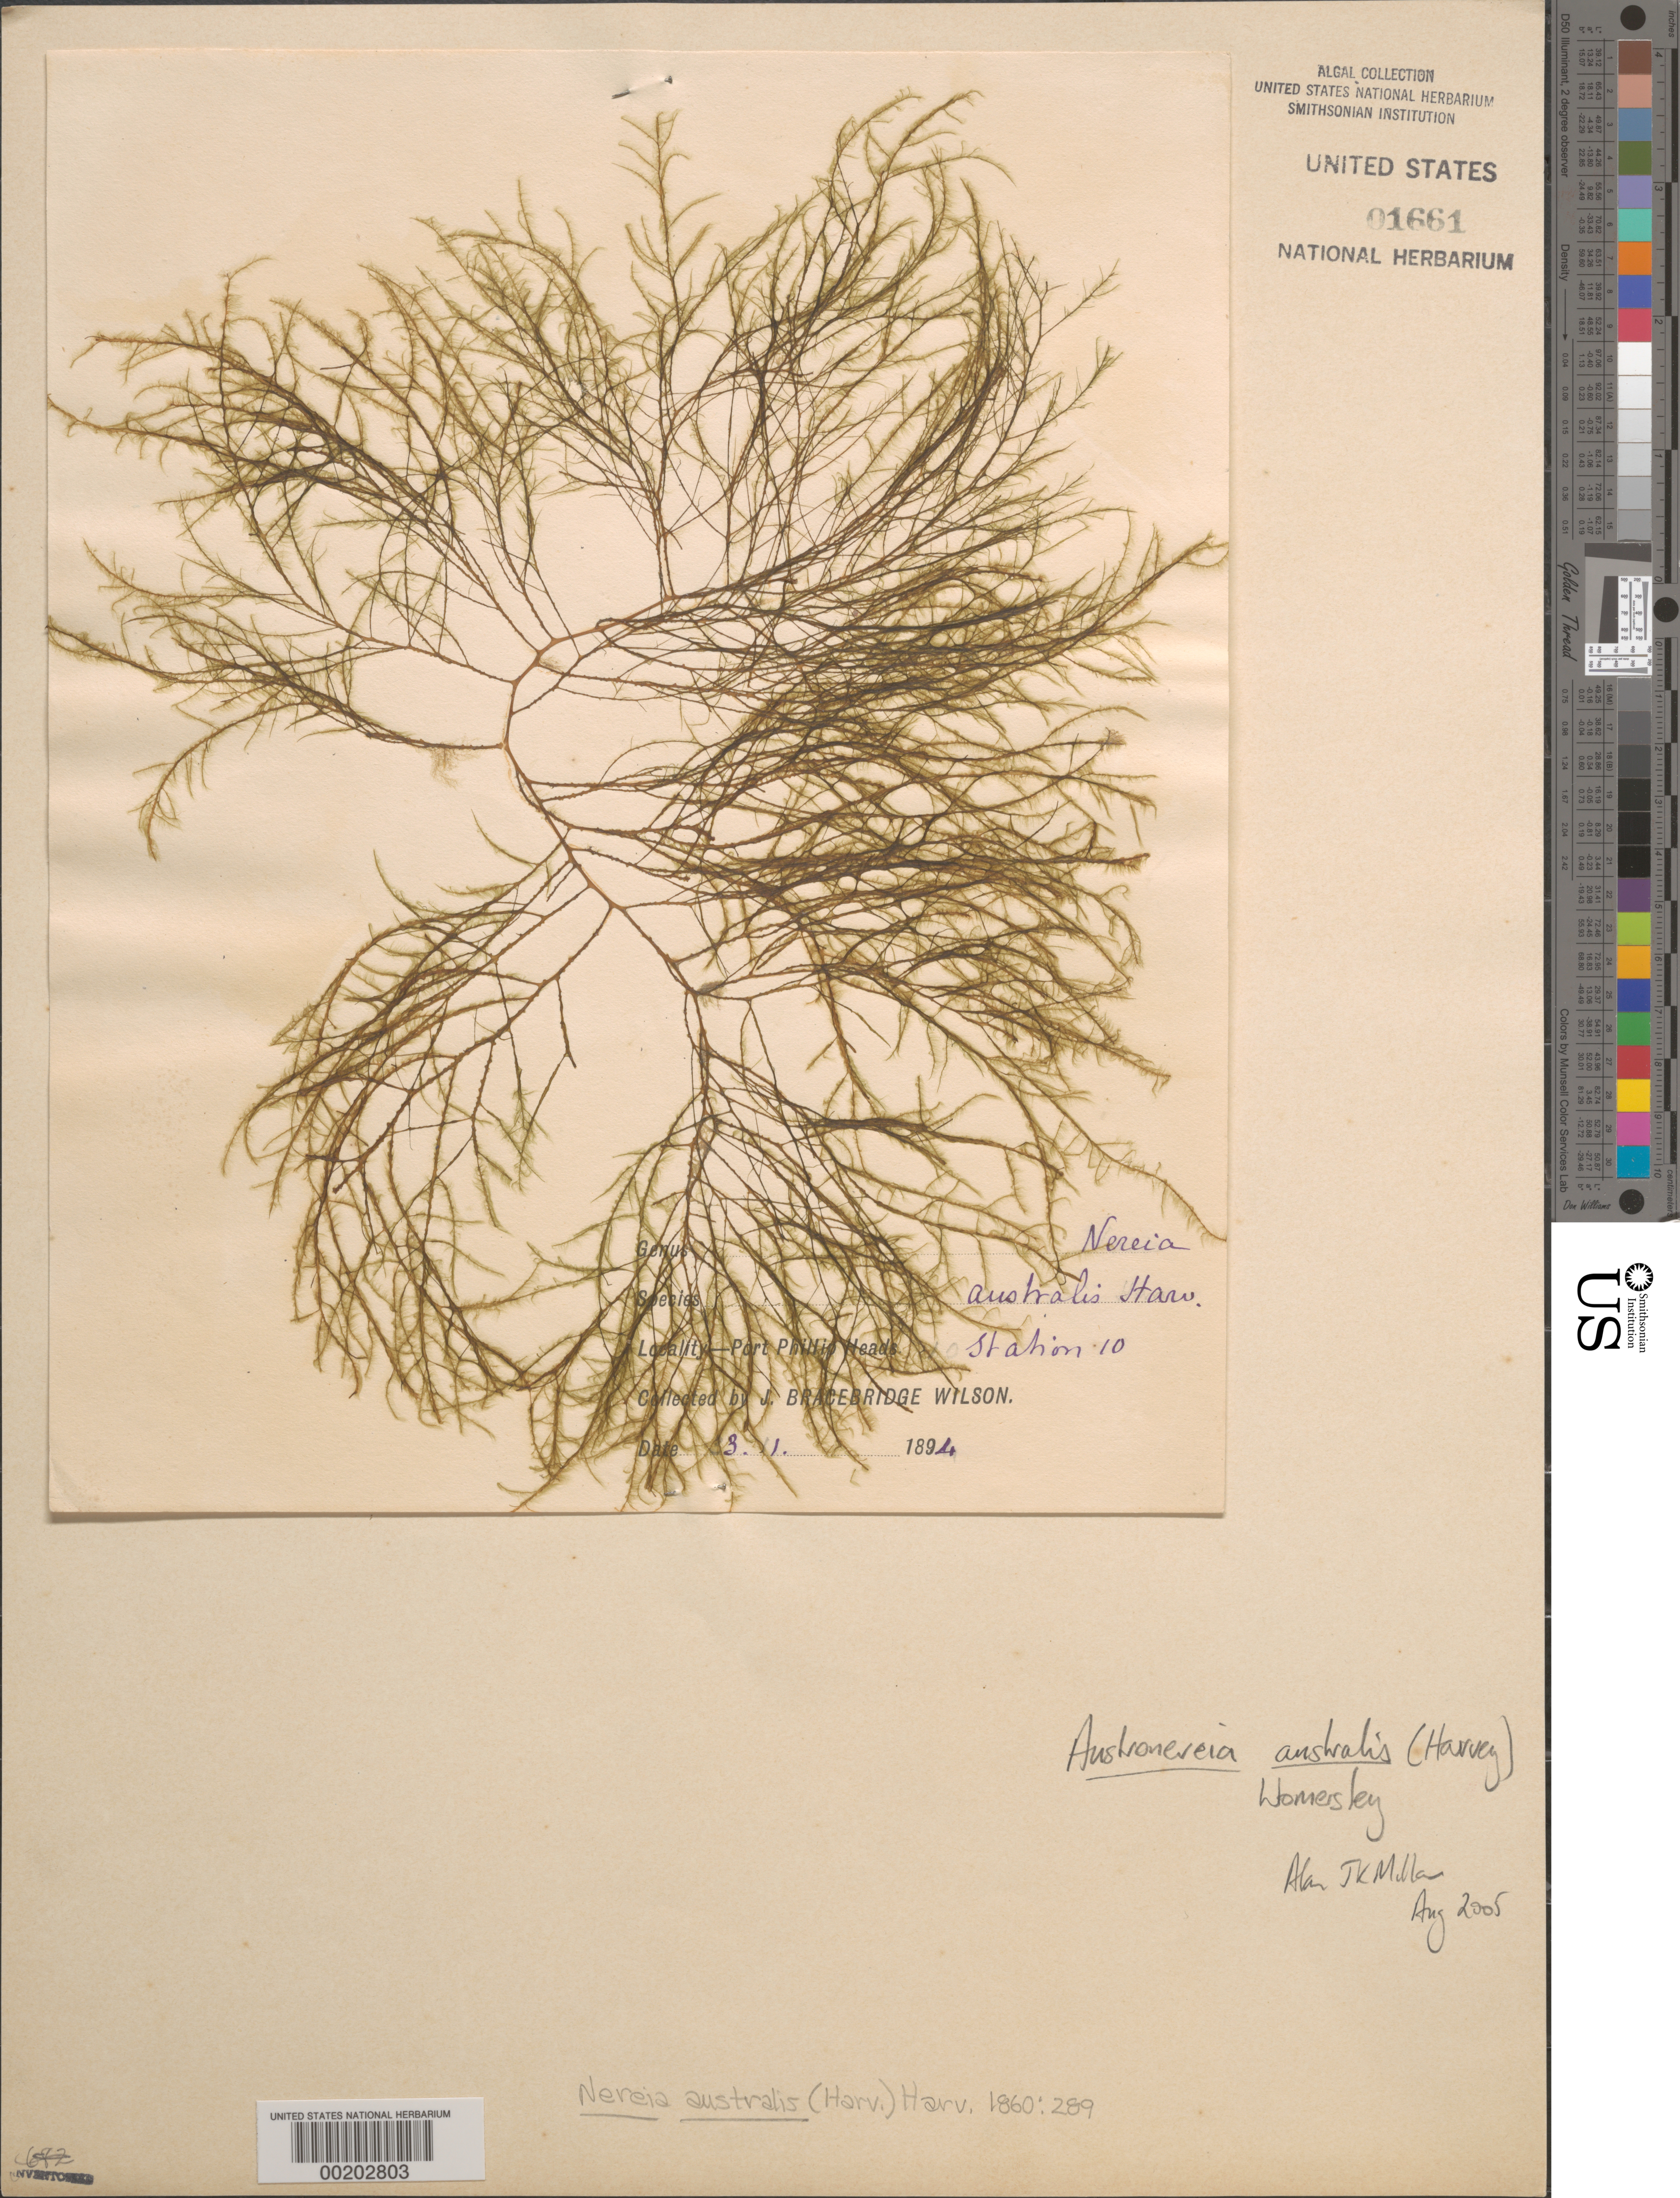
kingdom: Chromista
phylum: Ochrophyta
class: Phaeophyceae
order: Sporochnales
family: Sporochnaceae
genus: Austronereia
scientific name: Austronereia australis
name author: (Harv.) Womersley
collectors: J. B. Wilson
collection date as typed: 03 Jan 1894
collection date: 1894-01-03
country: Australia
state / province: Victoria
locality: Port Phillip Heads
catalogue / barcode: US 1661